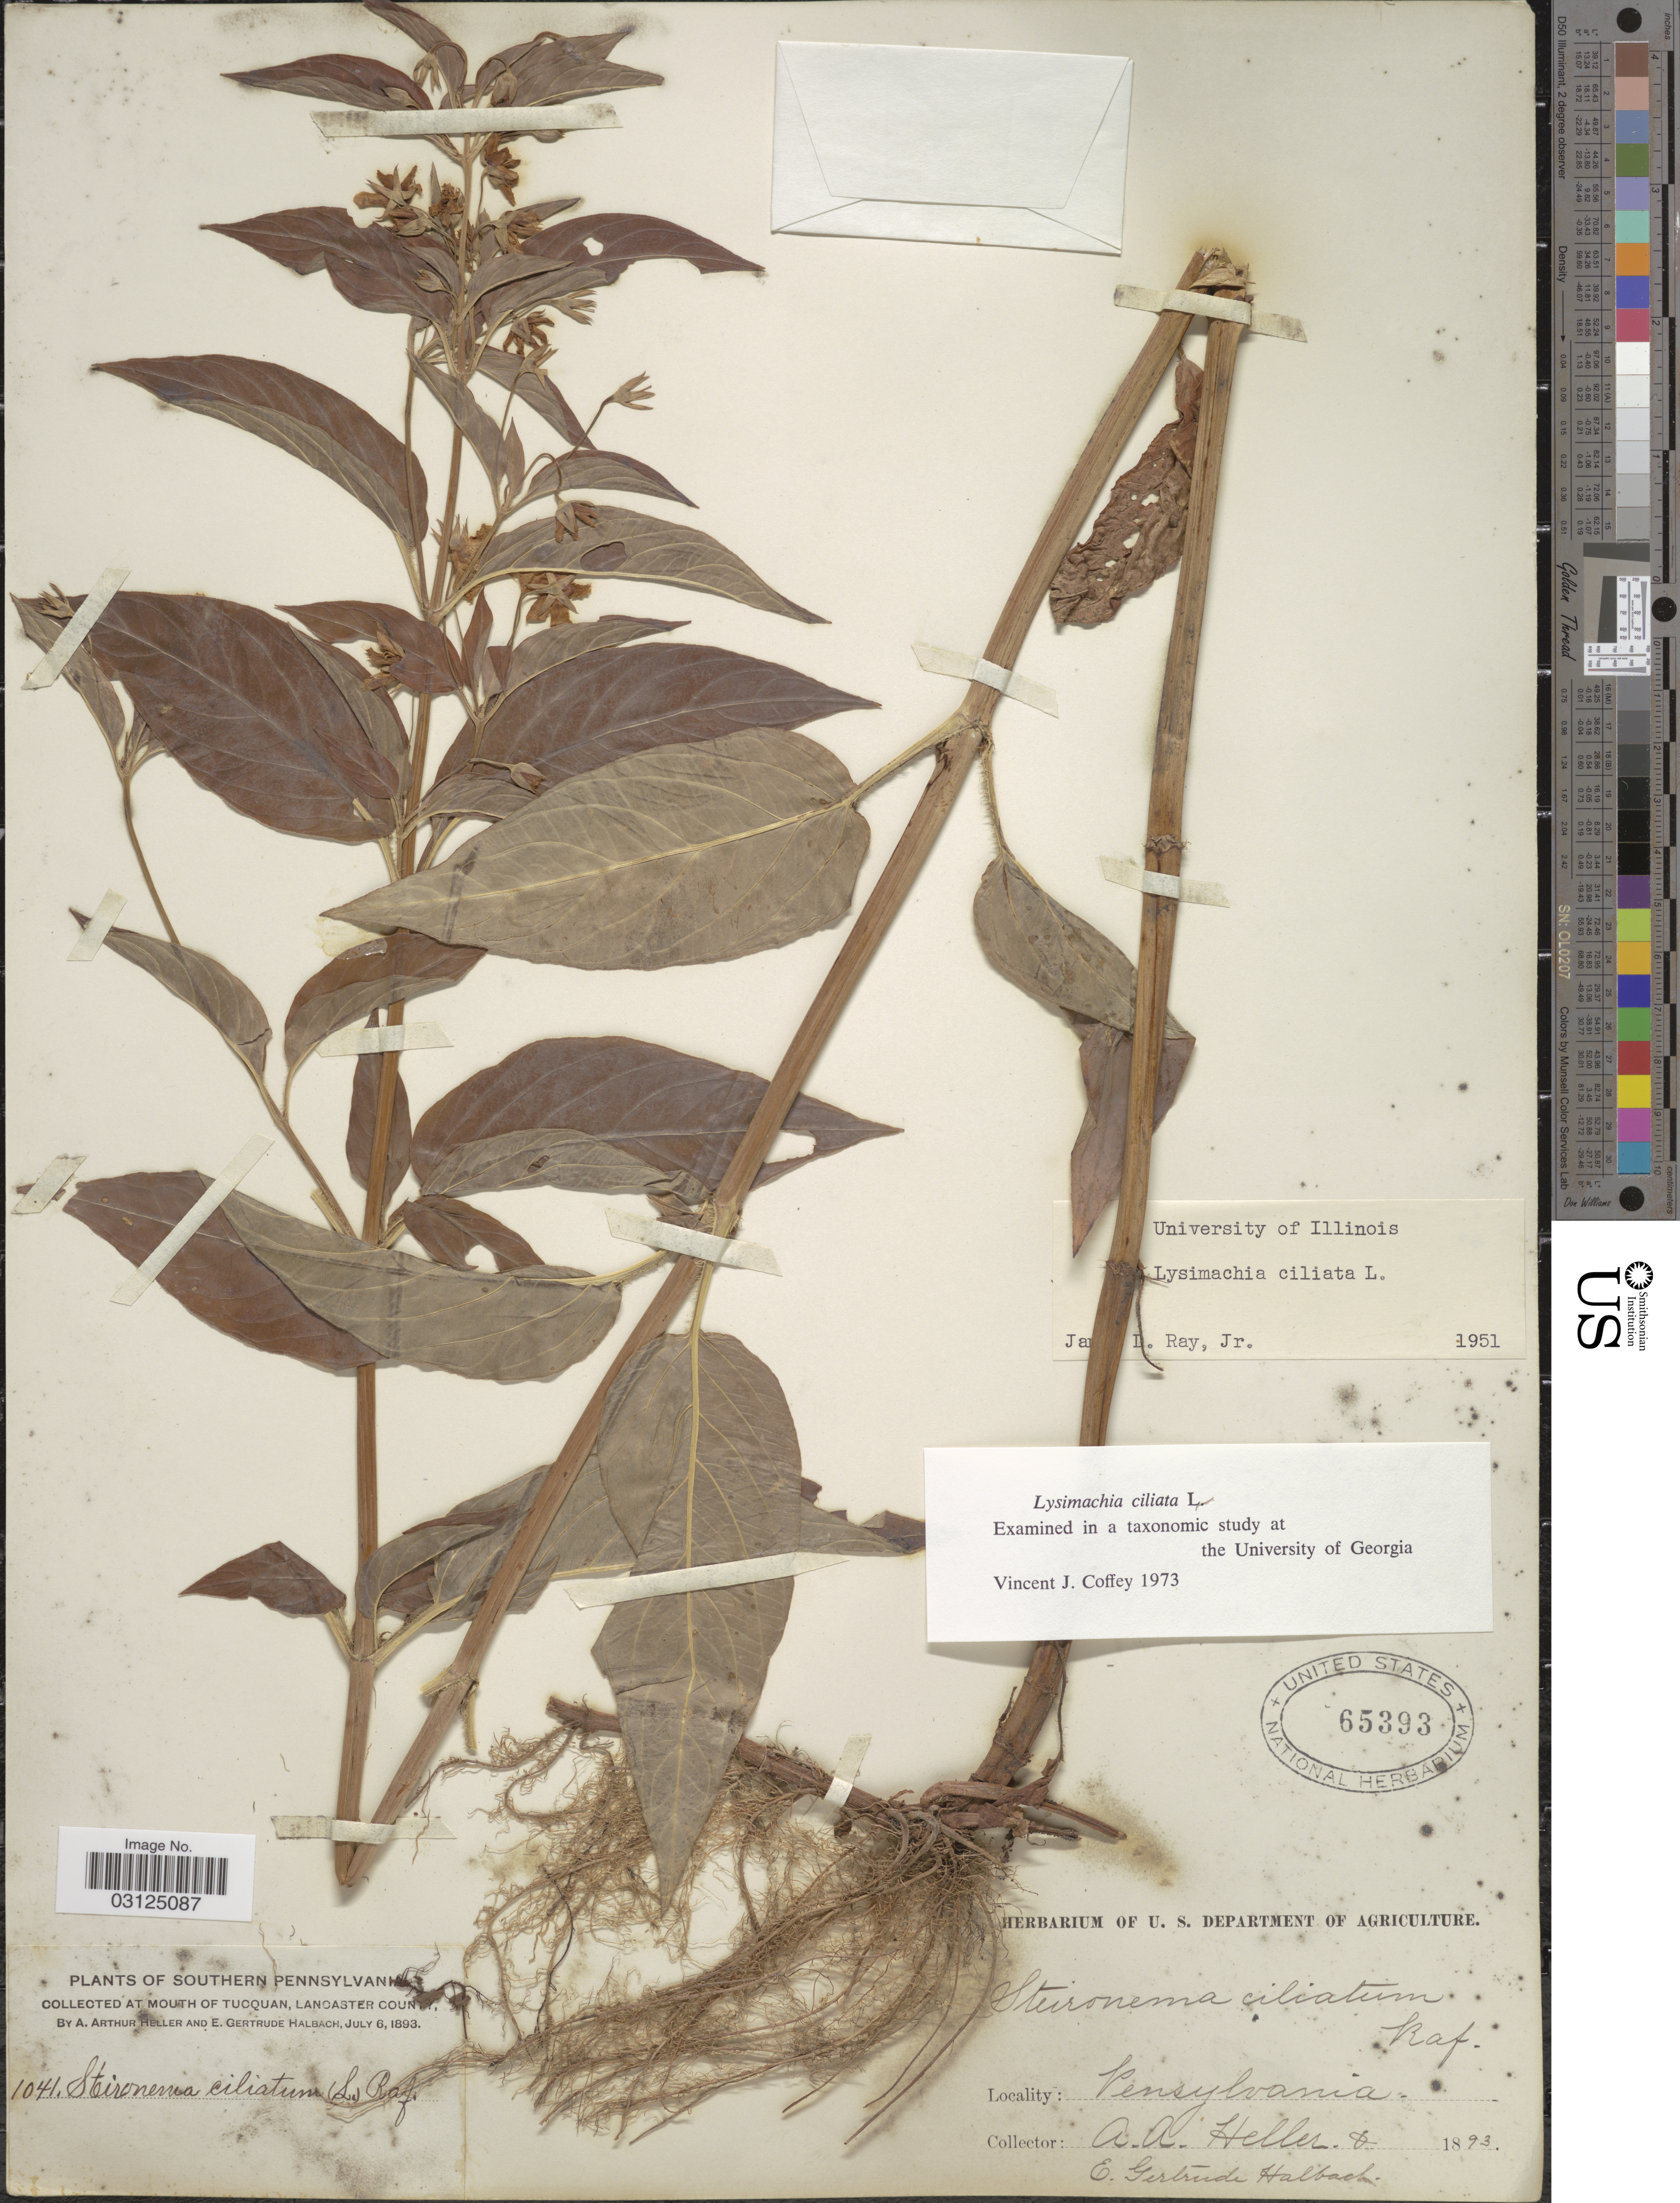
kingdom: Plantae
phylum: Tracheophyta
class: Magnoliopsida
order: Ericales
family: Primulaceae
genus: Lysimachia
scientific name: Lysimachia ciliata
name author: L.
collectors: A. A. Heller & E. G. Halbach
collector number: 1041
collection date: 1893-07-06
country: United States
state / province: Pennsylvania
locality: Southern Pennsylvia, at mouth of Tucquan, Lancaster County.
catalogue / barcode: US 65393